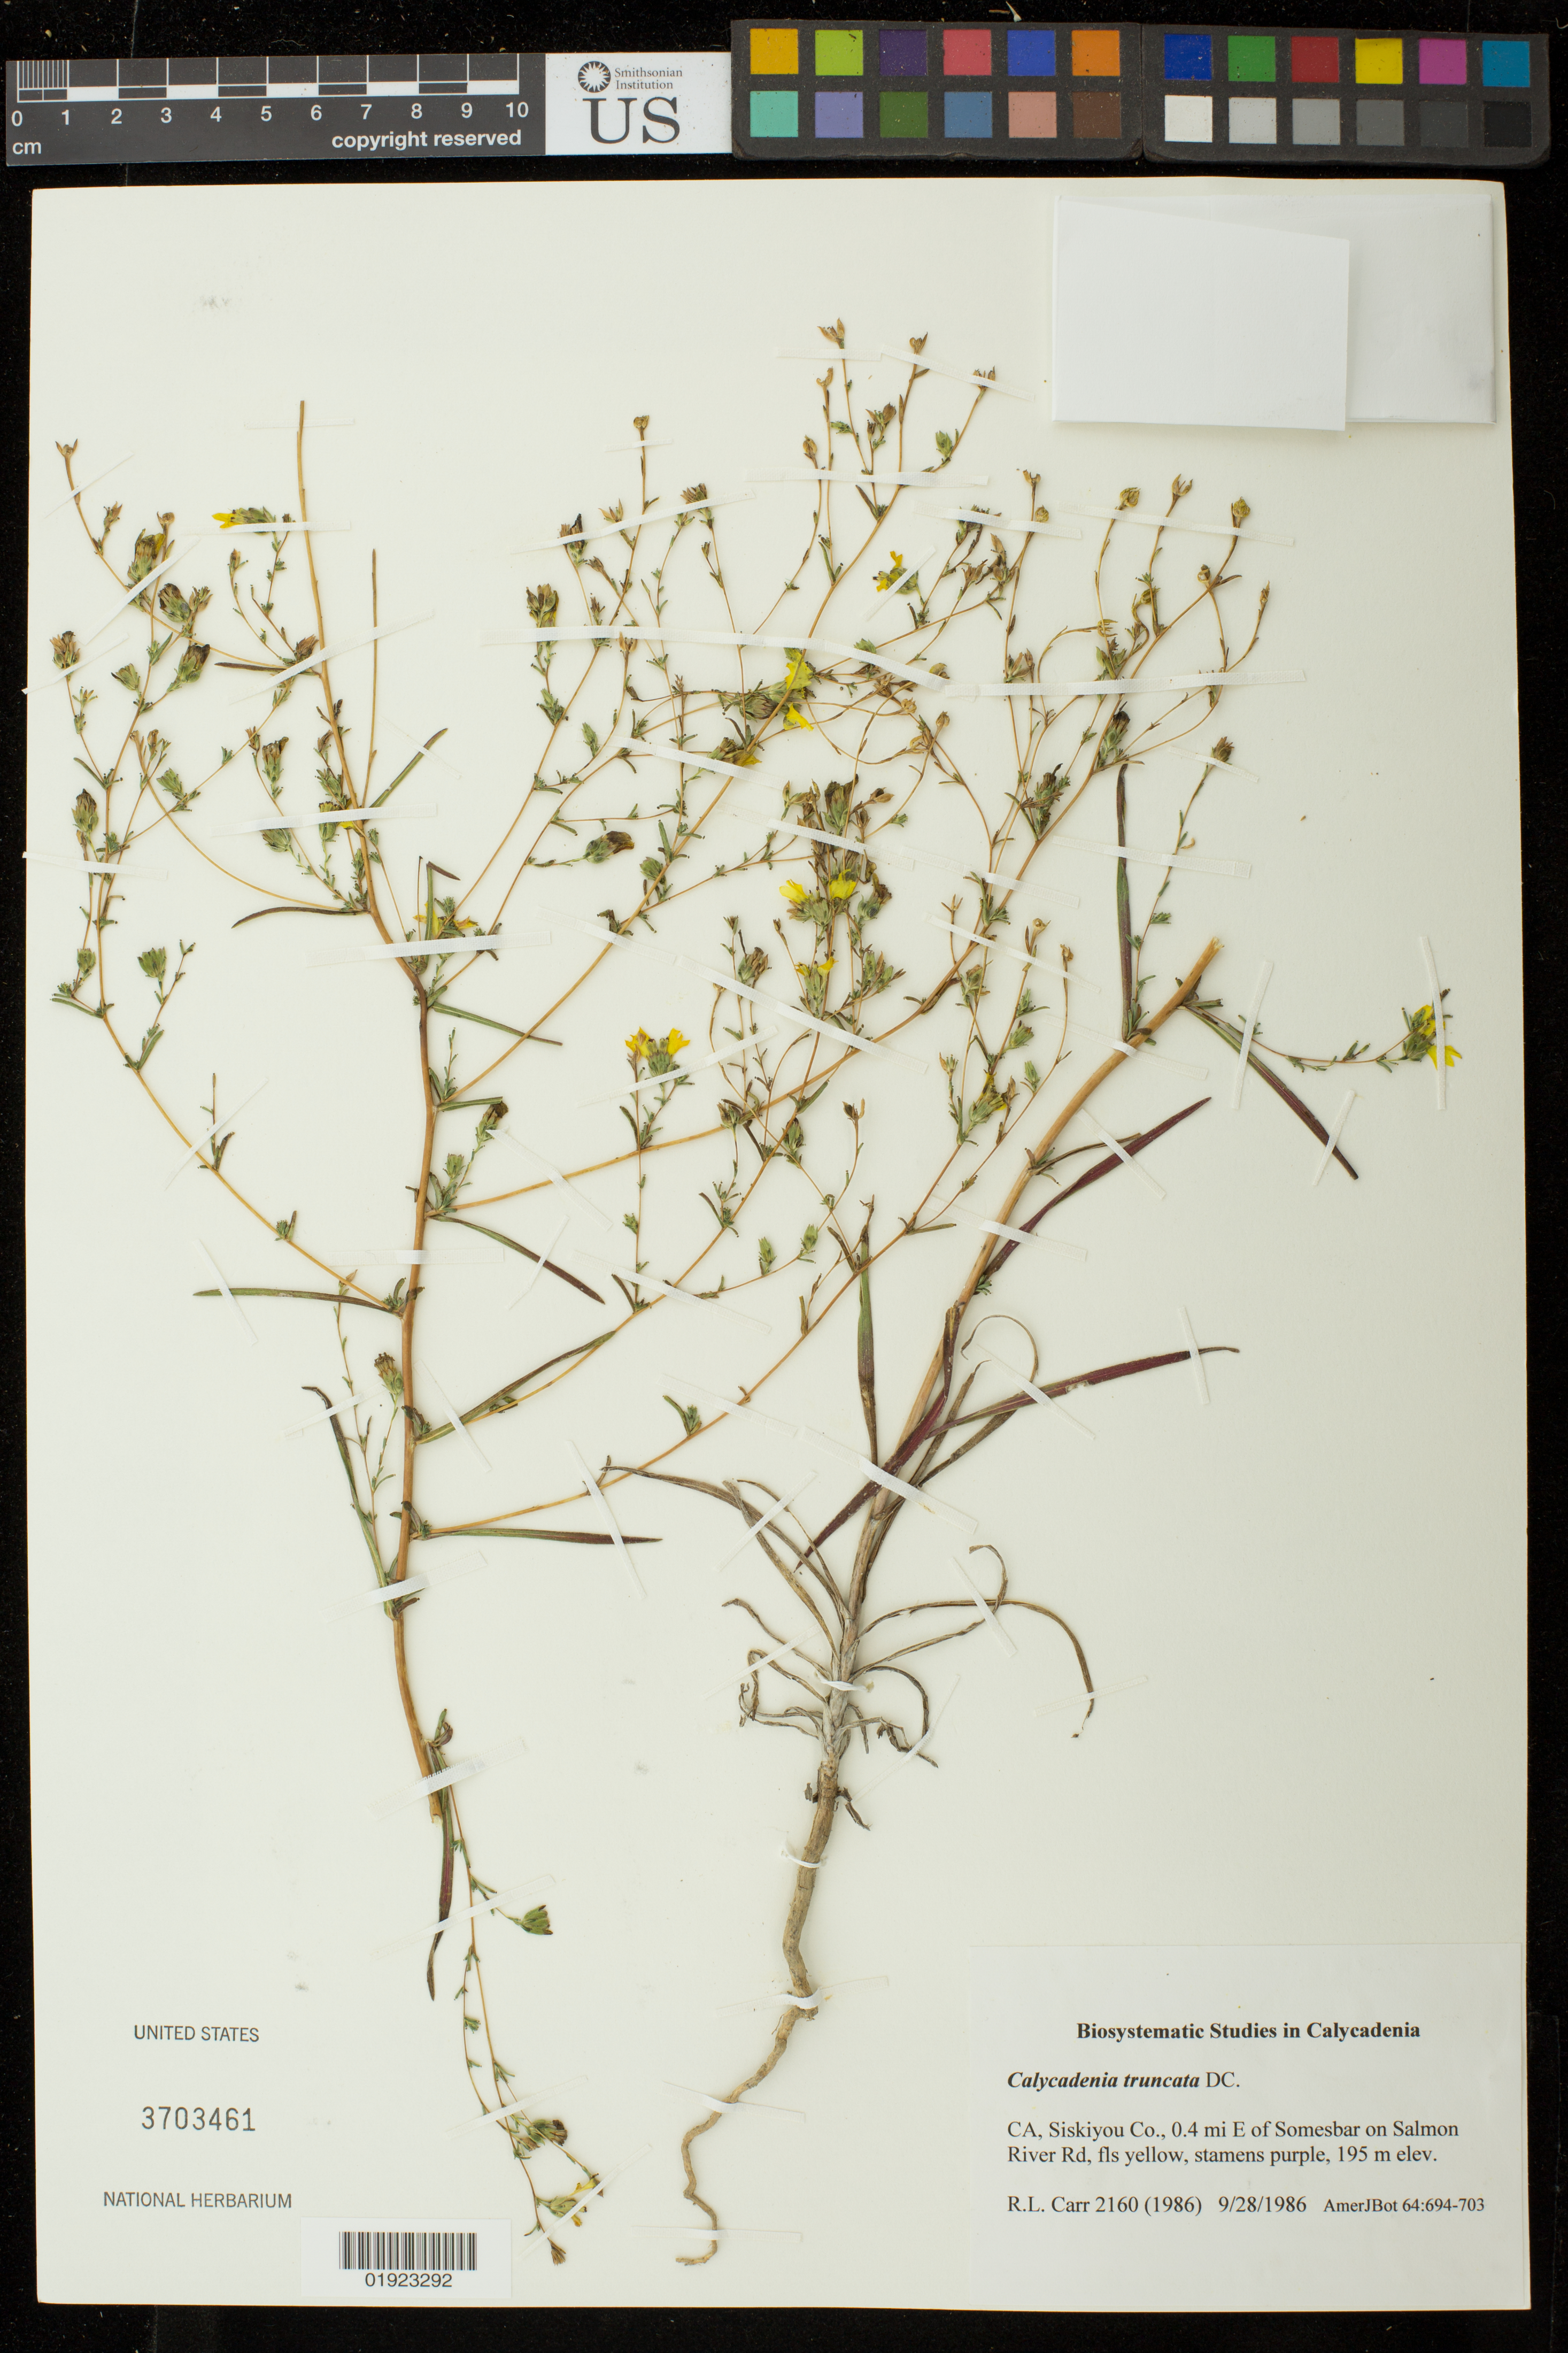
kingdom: Plantae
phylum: Tracheophyta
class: Magnoliopsida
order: Asterales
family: Asteraceae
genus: Calycadenia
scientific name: Calycadenia truncata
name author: DC.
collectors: R. Carr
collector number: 2160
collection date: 1986-09-28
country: United States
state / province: California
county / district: Siskiyou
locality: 0.4 mi E of Somesbar on Salmon River Rd.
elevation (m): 195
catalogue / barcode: US 3703461